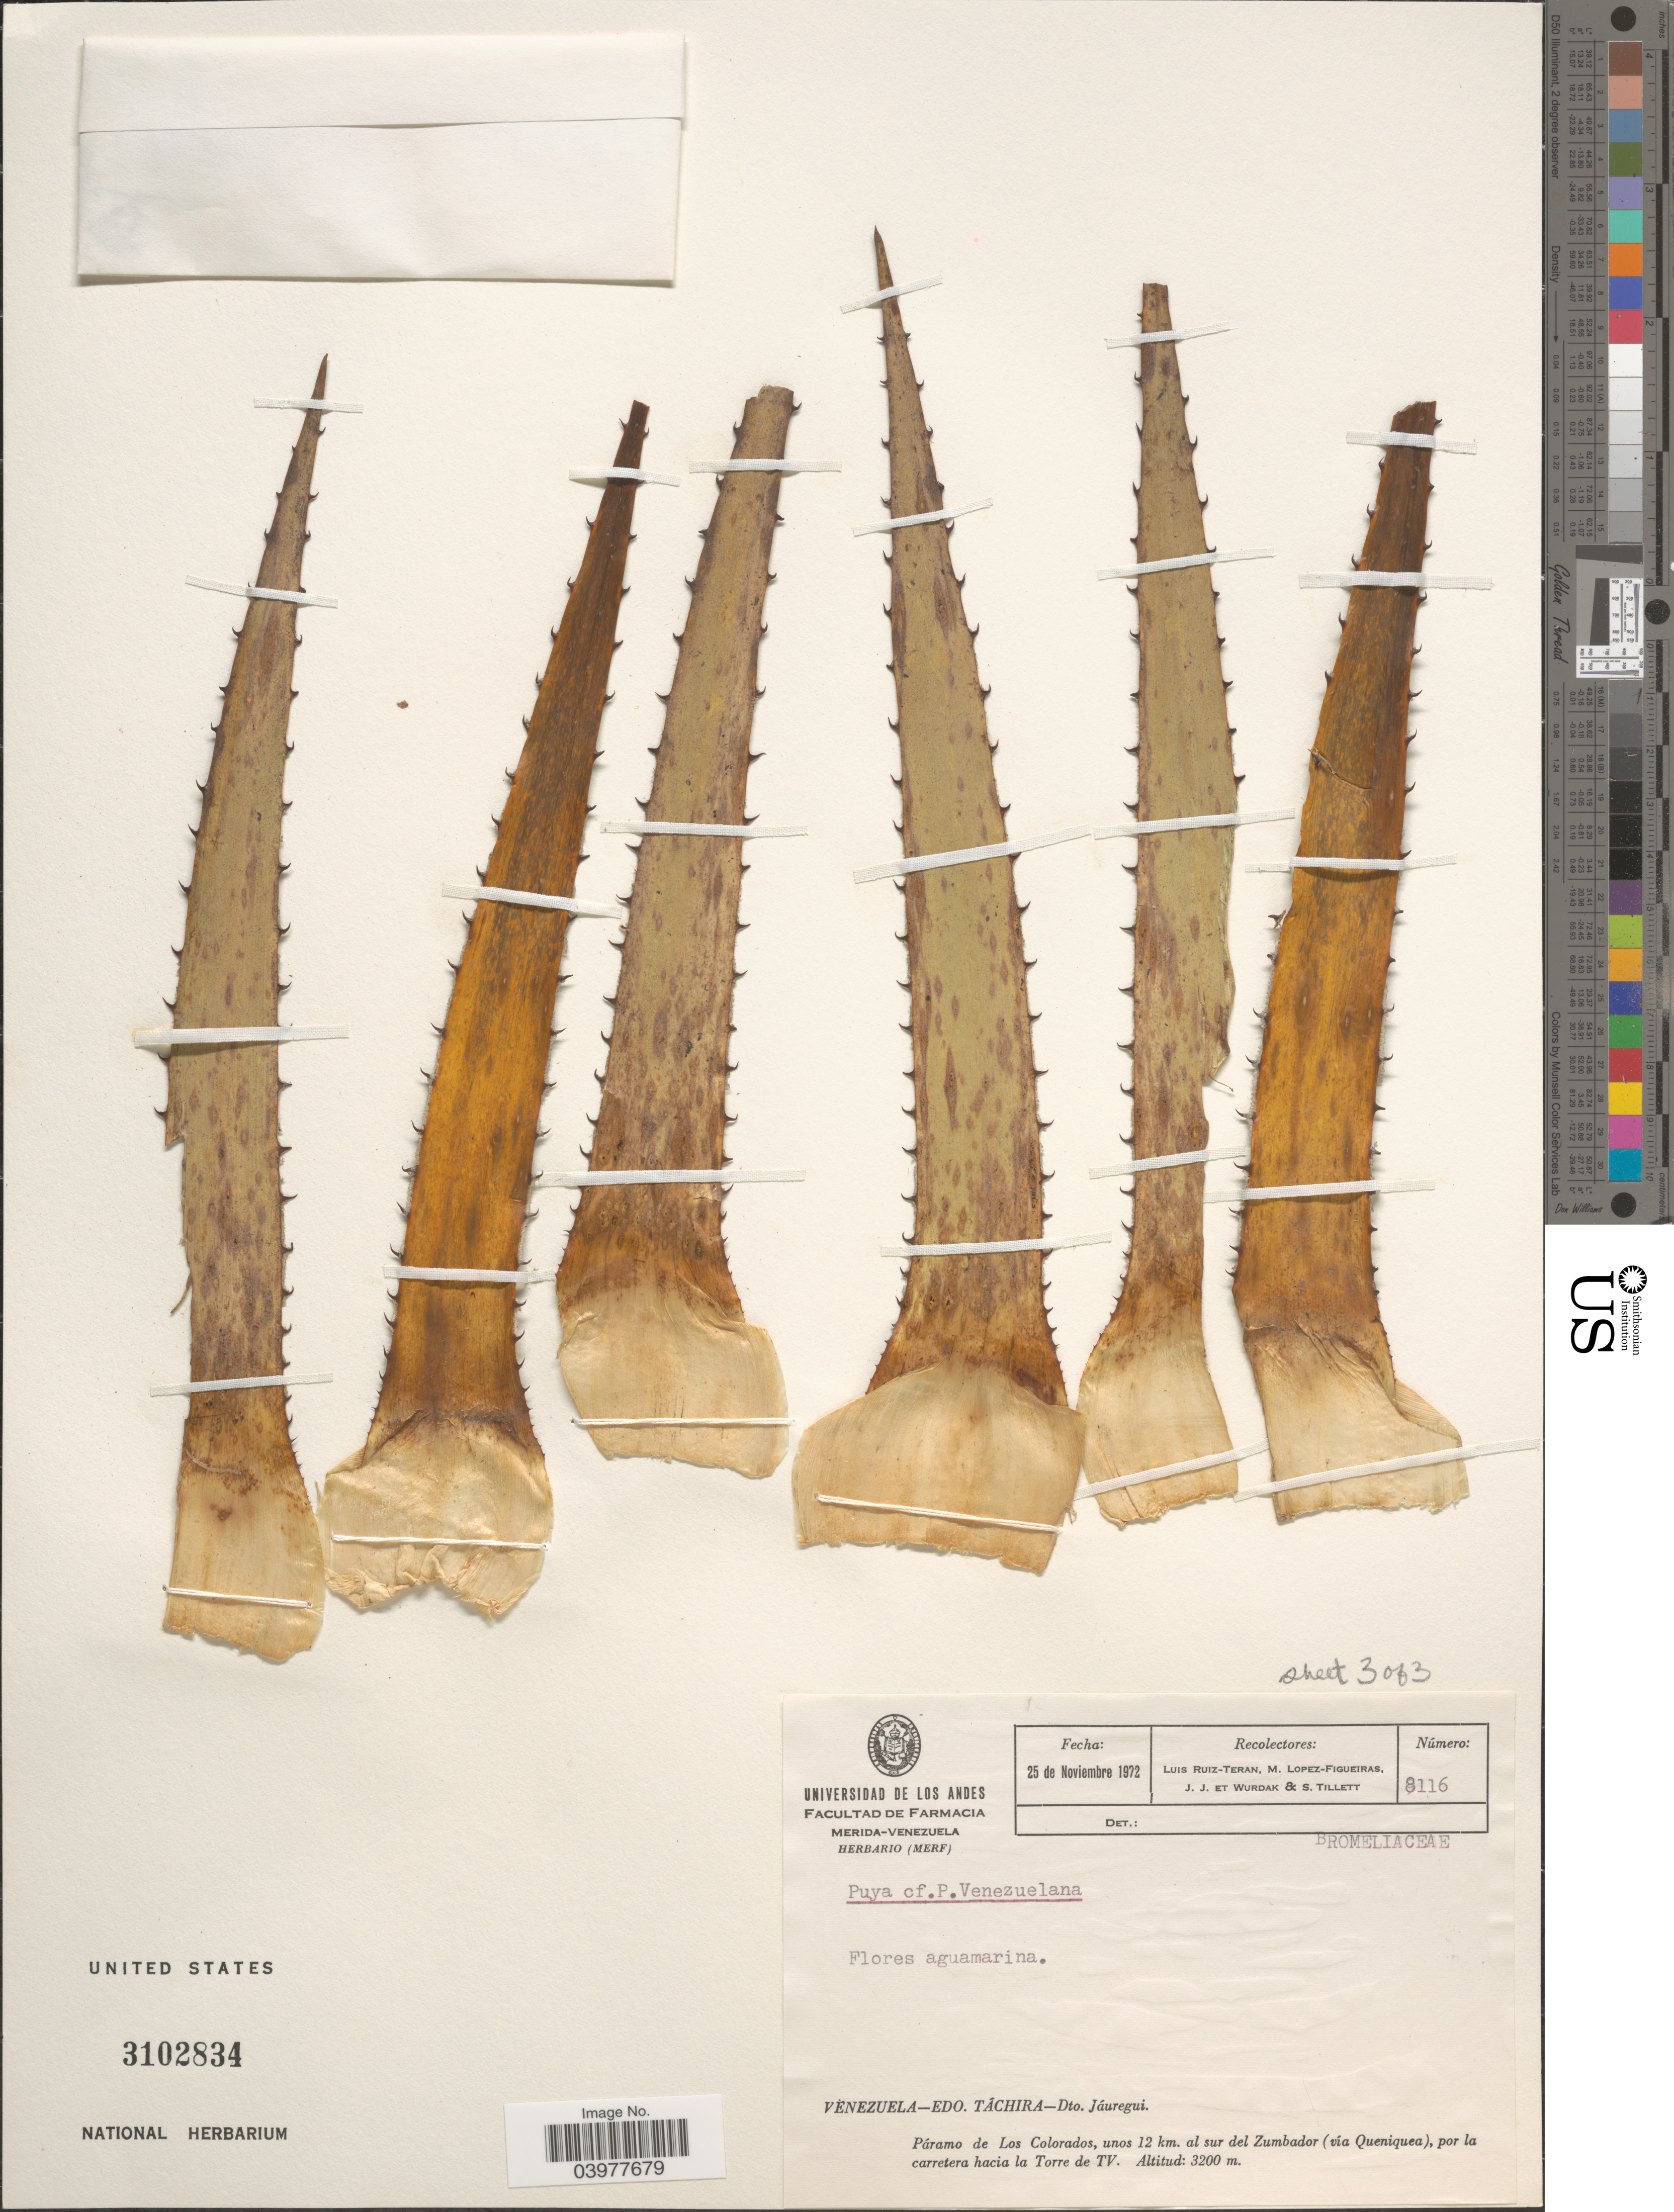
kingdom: Plantae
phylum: Tracheophyta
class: Liliopsida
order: Poales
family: Bromeliaceae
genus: Puya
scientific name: Puya venezuelana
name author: L.B. Sm.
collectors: L. E. Ruíz-Terán, M. López Figueiras, J. Wurdak & S. S. Tillett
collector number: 8116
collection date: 1972-11-25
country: Venezuela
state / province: Tachira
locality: Dto. Jáuregui. Páramo de Los Colorados, unos 12 km. al sur del Zumbador (vía Queniquea), por la carretera hacia la Torre de TV.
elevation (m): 3200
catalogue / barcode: US 3102834